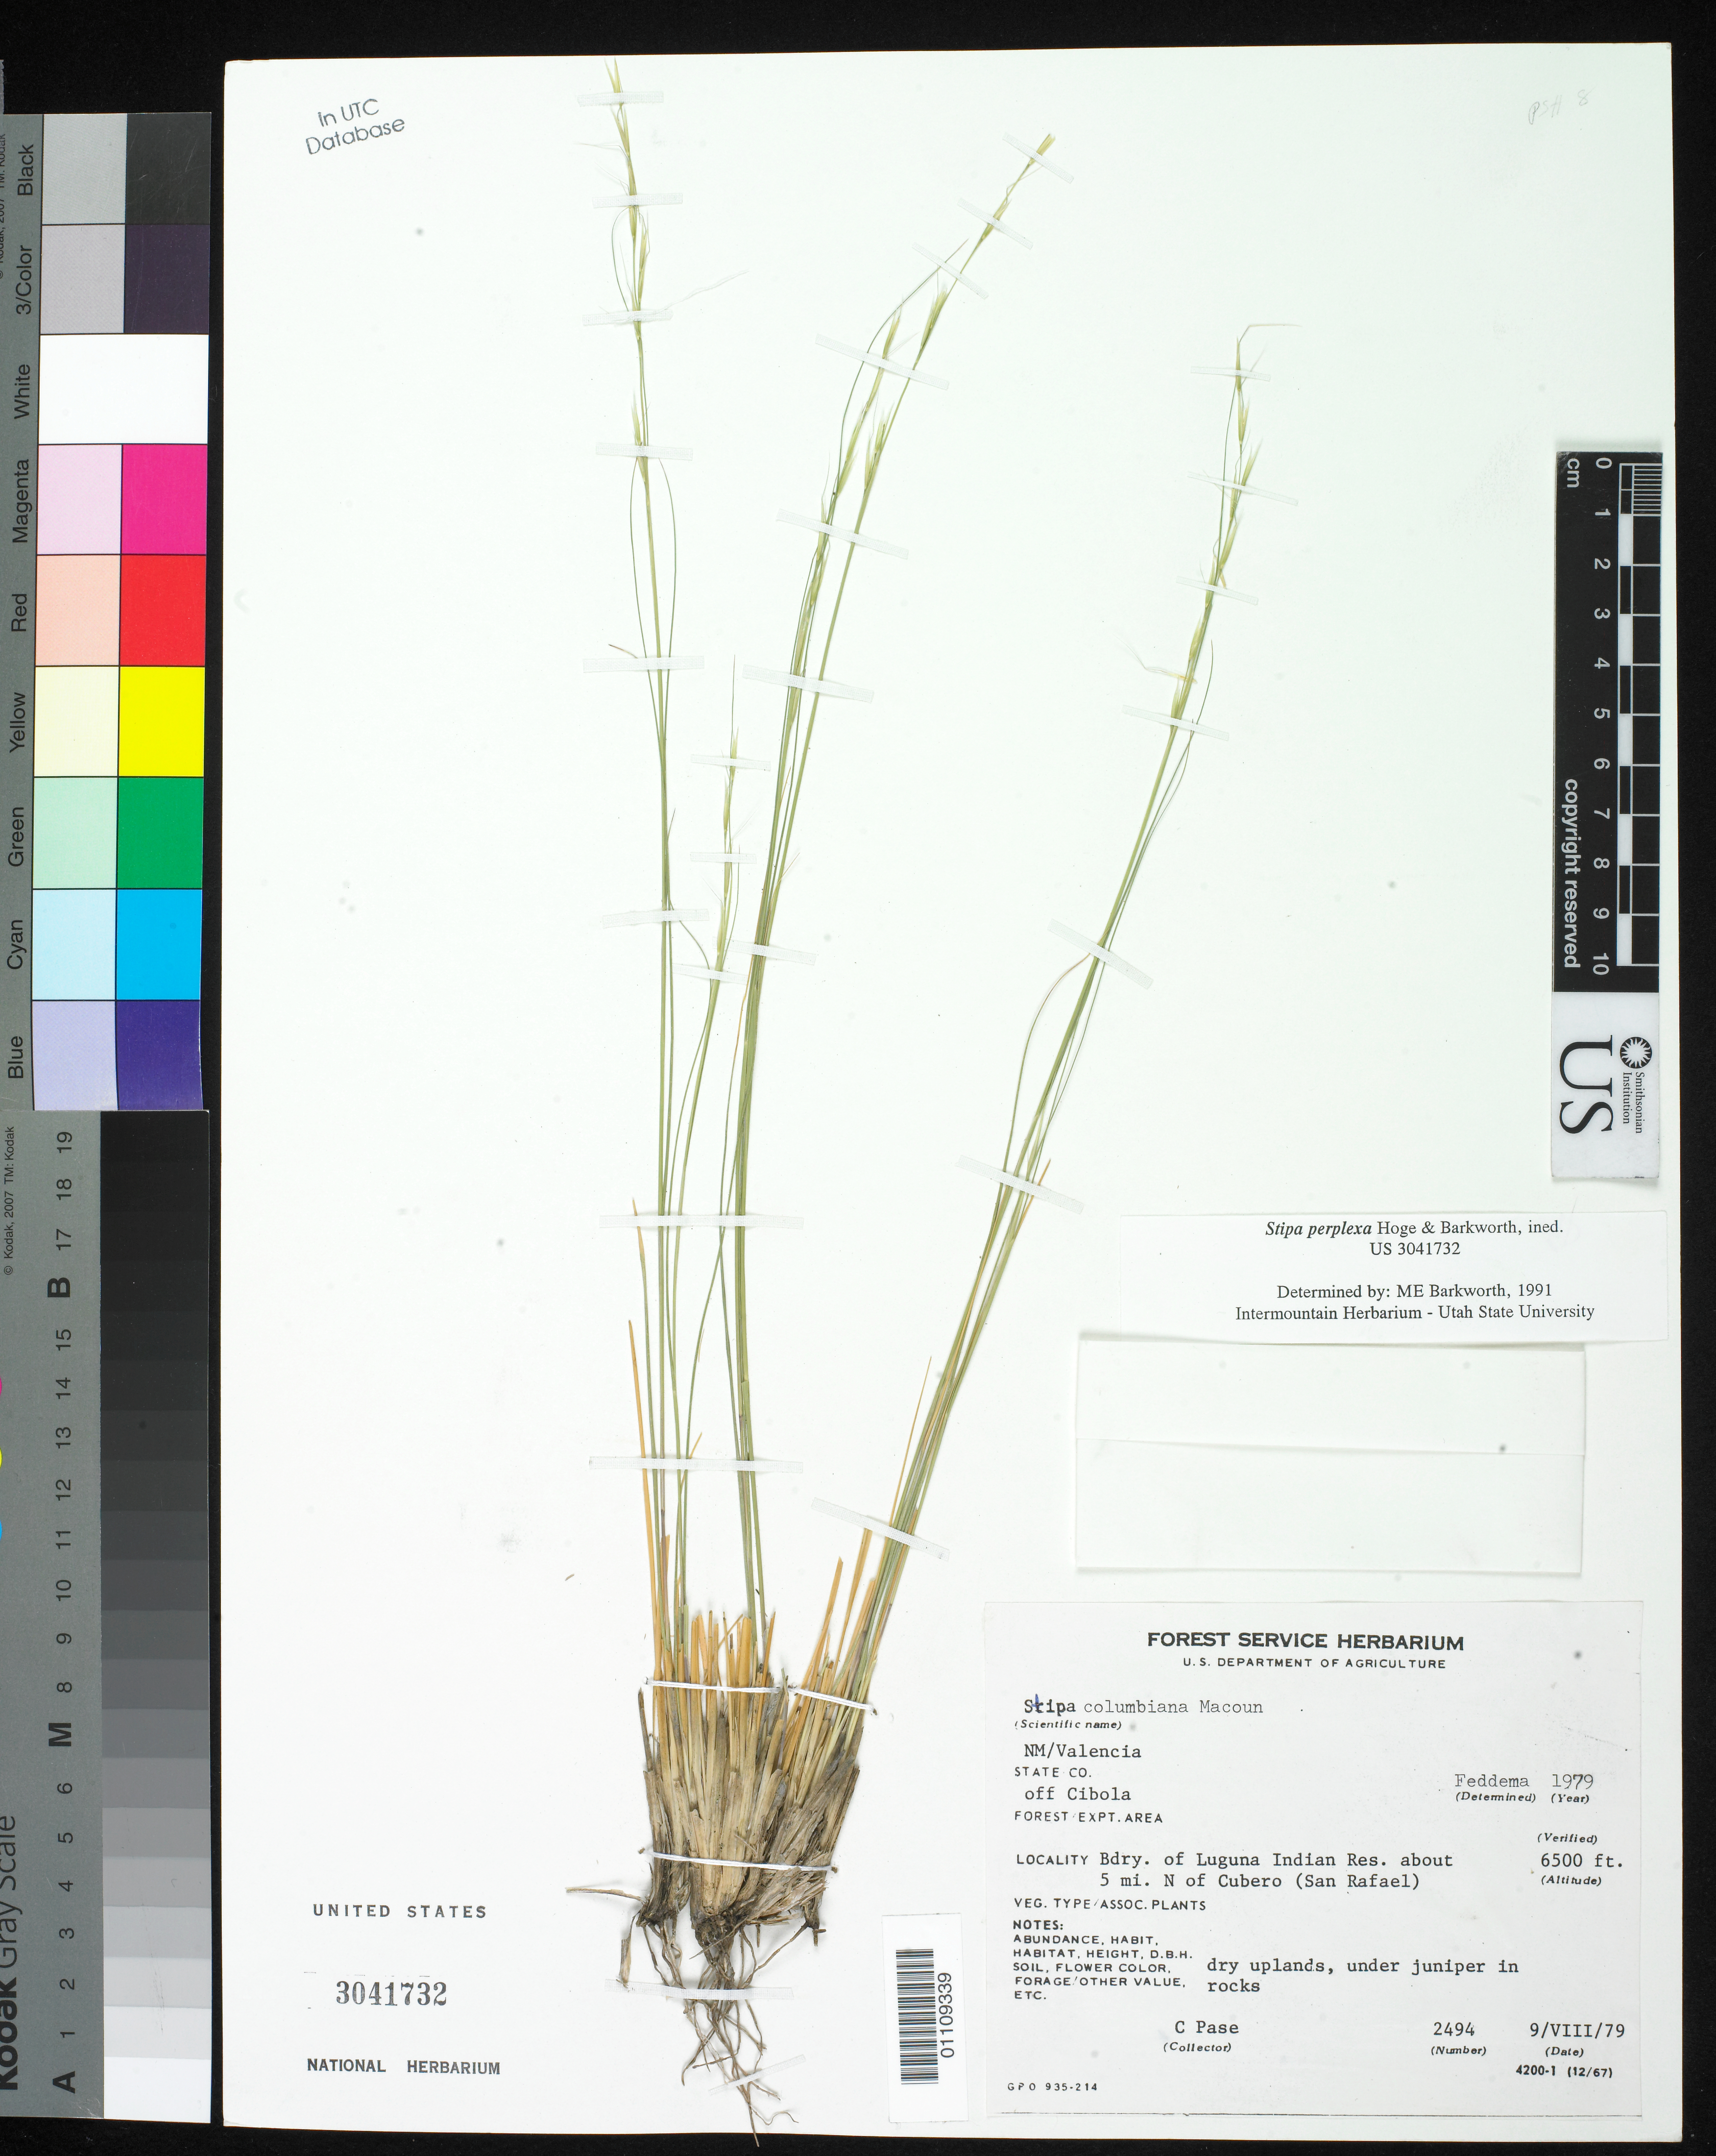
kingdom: Plantae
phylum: Tracheophyta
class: Liliopsida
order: Poales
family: Poaceae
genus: Eriocoma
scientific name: Eriocoma perplexa ined.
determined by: Poaceae Reorganization Project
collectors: C. P. Pase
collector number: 2494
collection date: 1979-08-09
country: United States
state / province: New Mexico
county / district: Valencia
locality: Bdry. of Luguna Indian Res. about 5 mi. N. of Cubero (San Rafael.)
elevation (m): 1981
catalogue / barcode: US 3041732